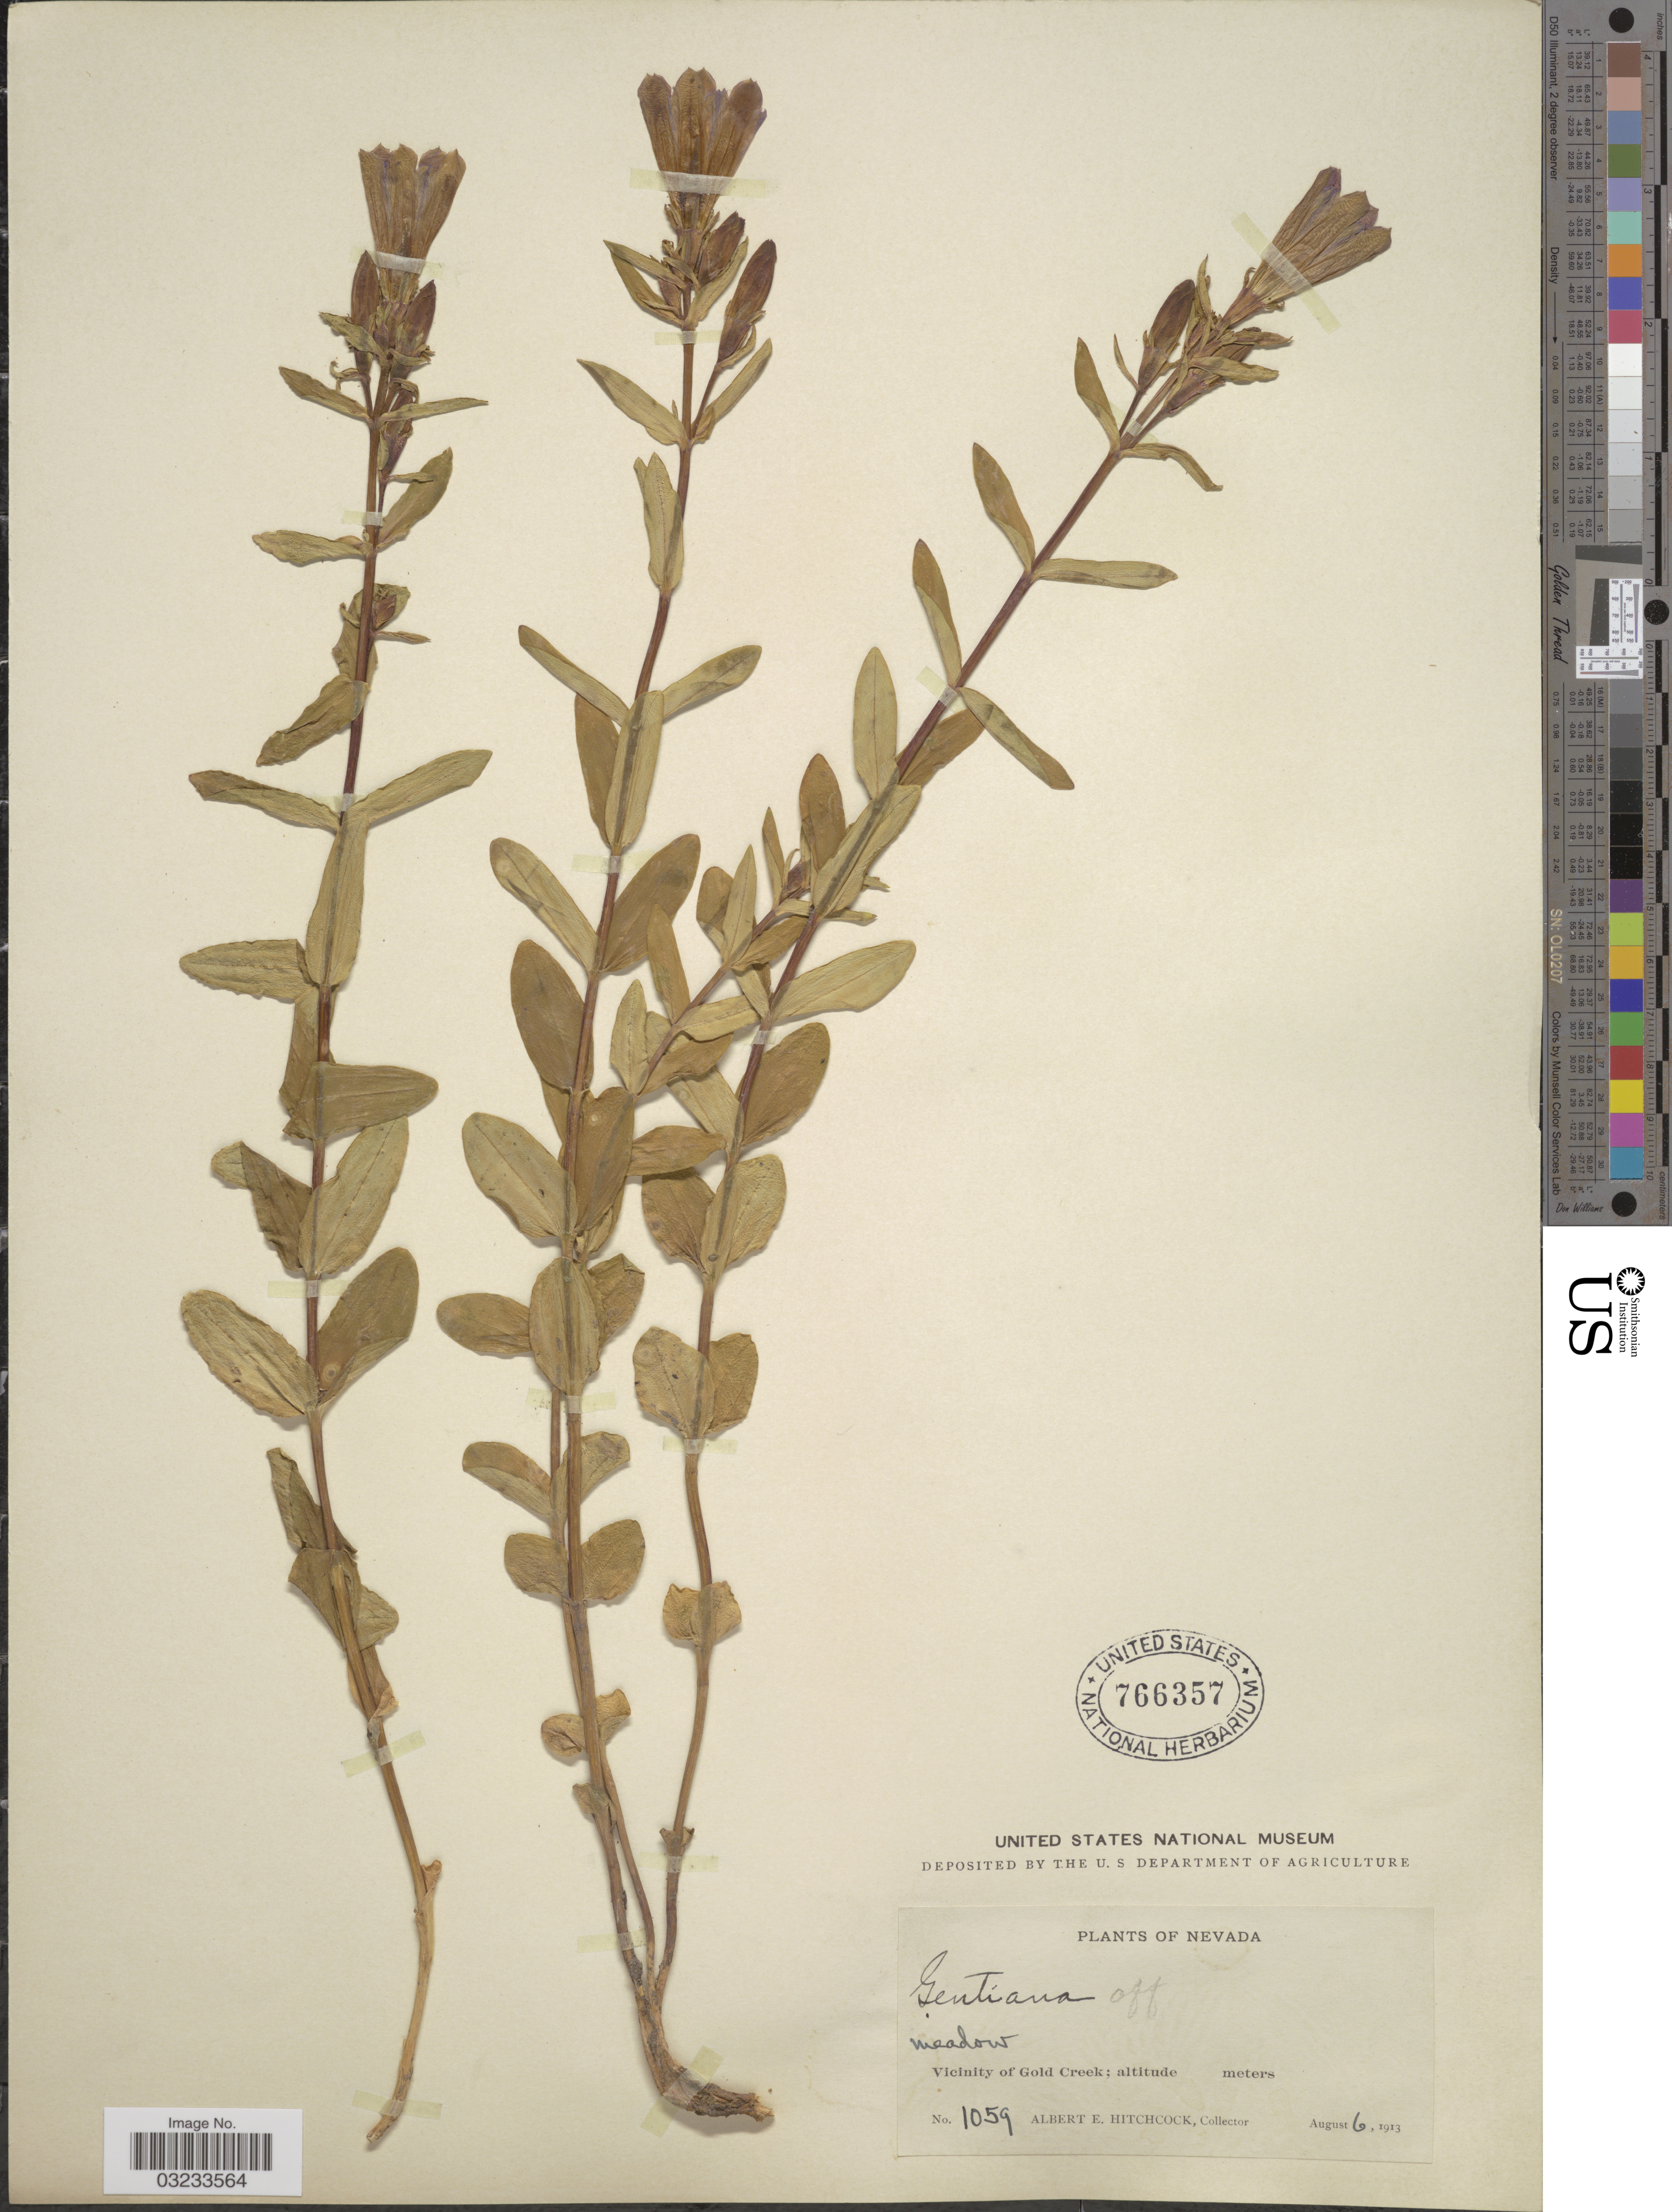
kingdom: Plantae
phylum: Tracheophyta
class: Magnoliopsida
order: Gentianales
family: Gentianaceae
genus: Gentiana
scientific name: Gentiana affinis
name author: Griseb.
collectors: A. Hitchcock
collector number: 1059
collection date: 1913-08-06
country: United States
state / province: Nevada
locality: Vicinity of Gold Creek.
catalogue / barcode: US 766357